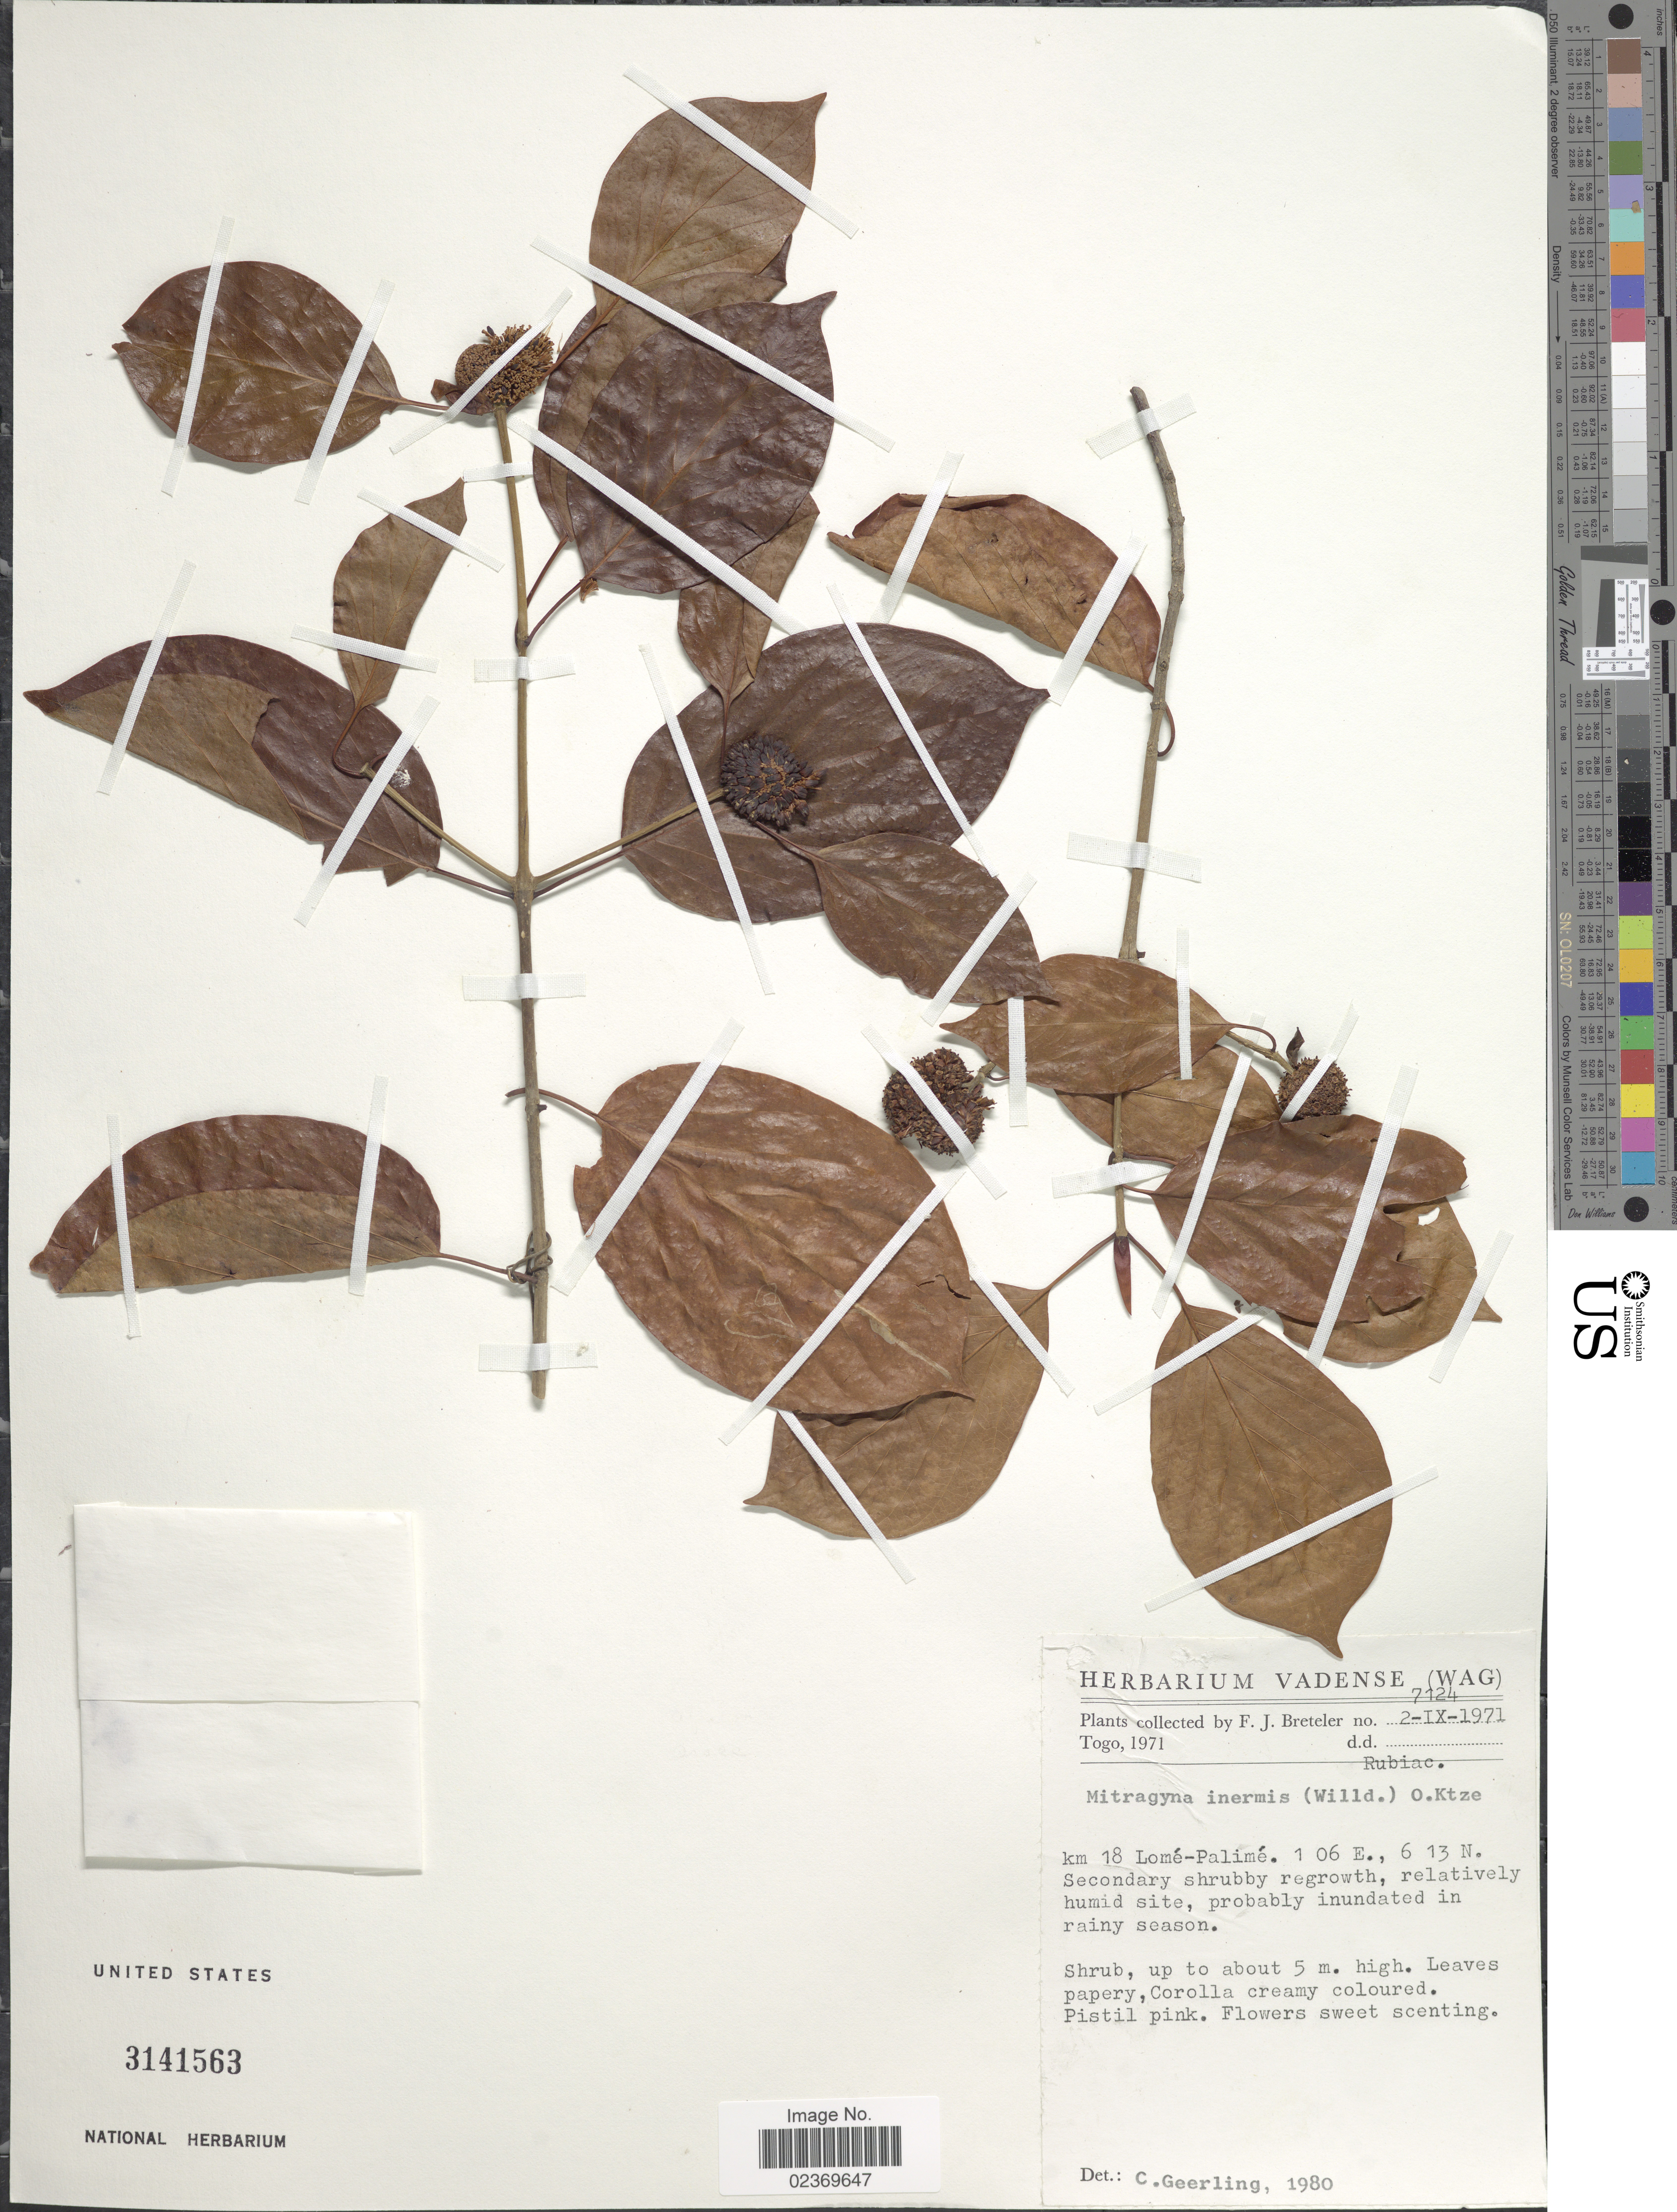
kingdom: Plantae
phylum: Tracheophyta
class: Magnoliopsida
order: Gentianales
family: Rubiaceae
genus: Mitragyna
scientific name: Mitragyna inermis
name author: (Willd.) Kuntze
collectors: F. J. Breteler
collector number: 7124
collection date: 1971-09-02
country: Togo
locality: Km 18 Lome-Palime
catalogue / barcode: US 3141563